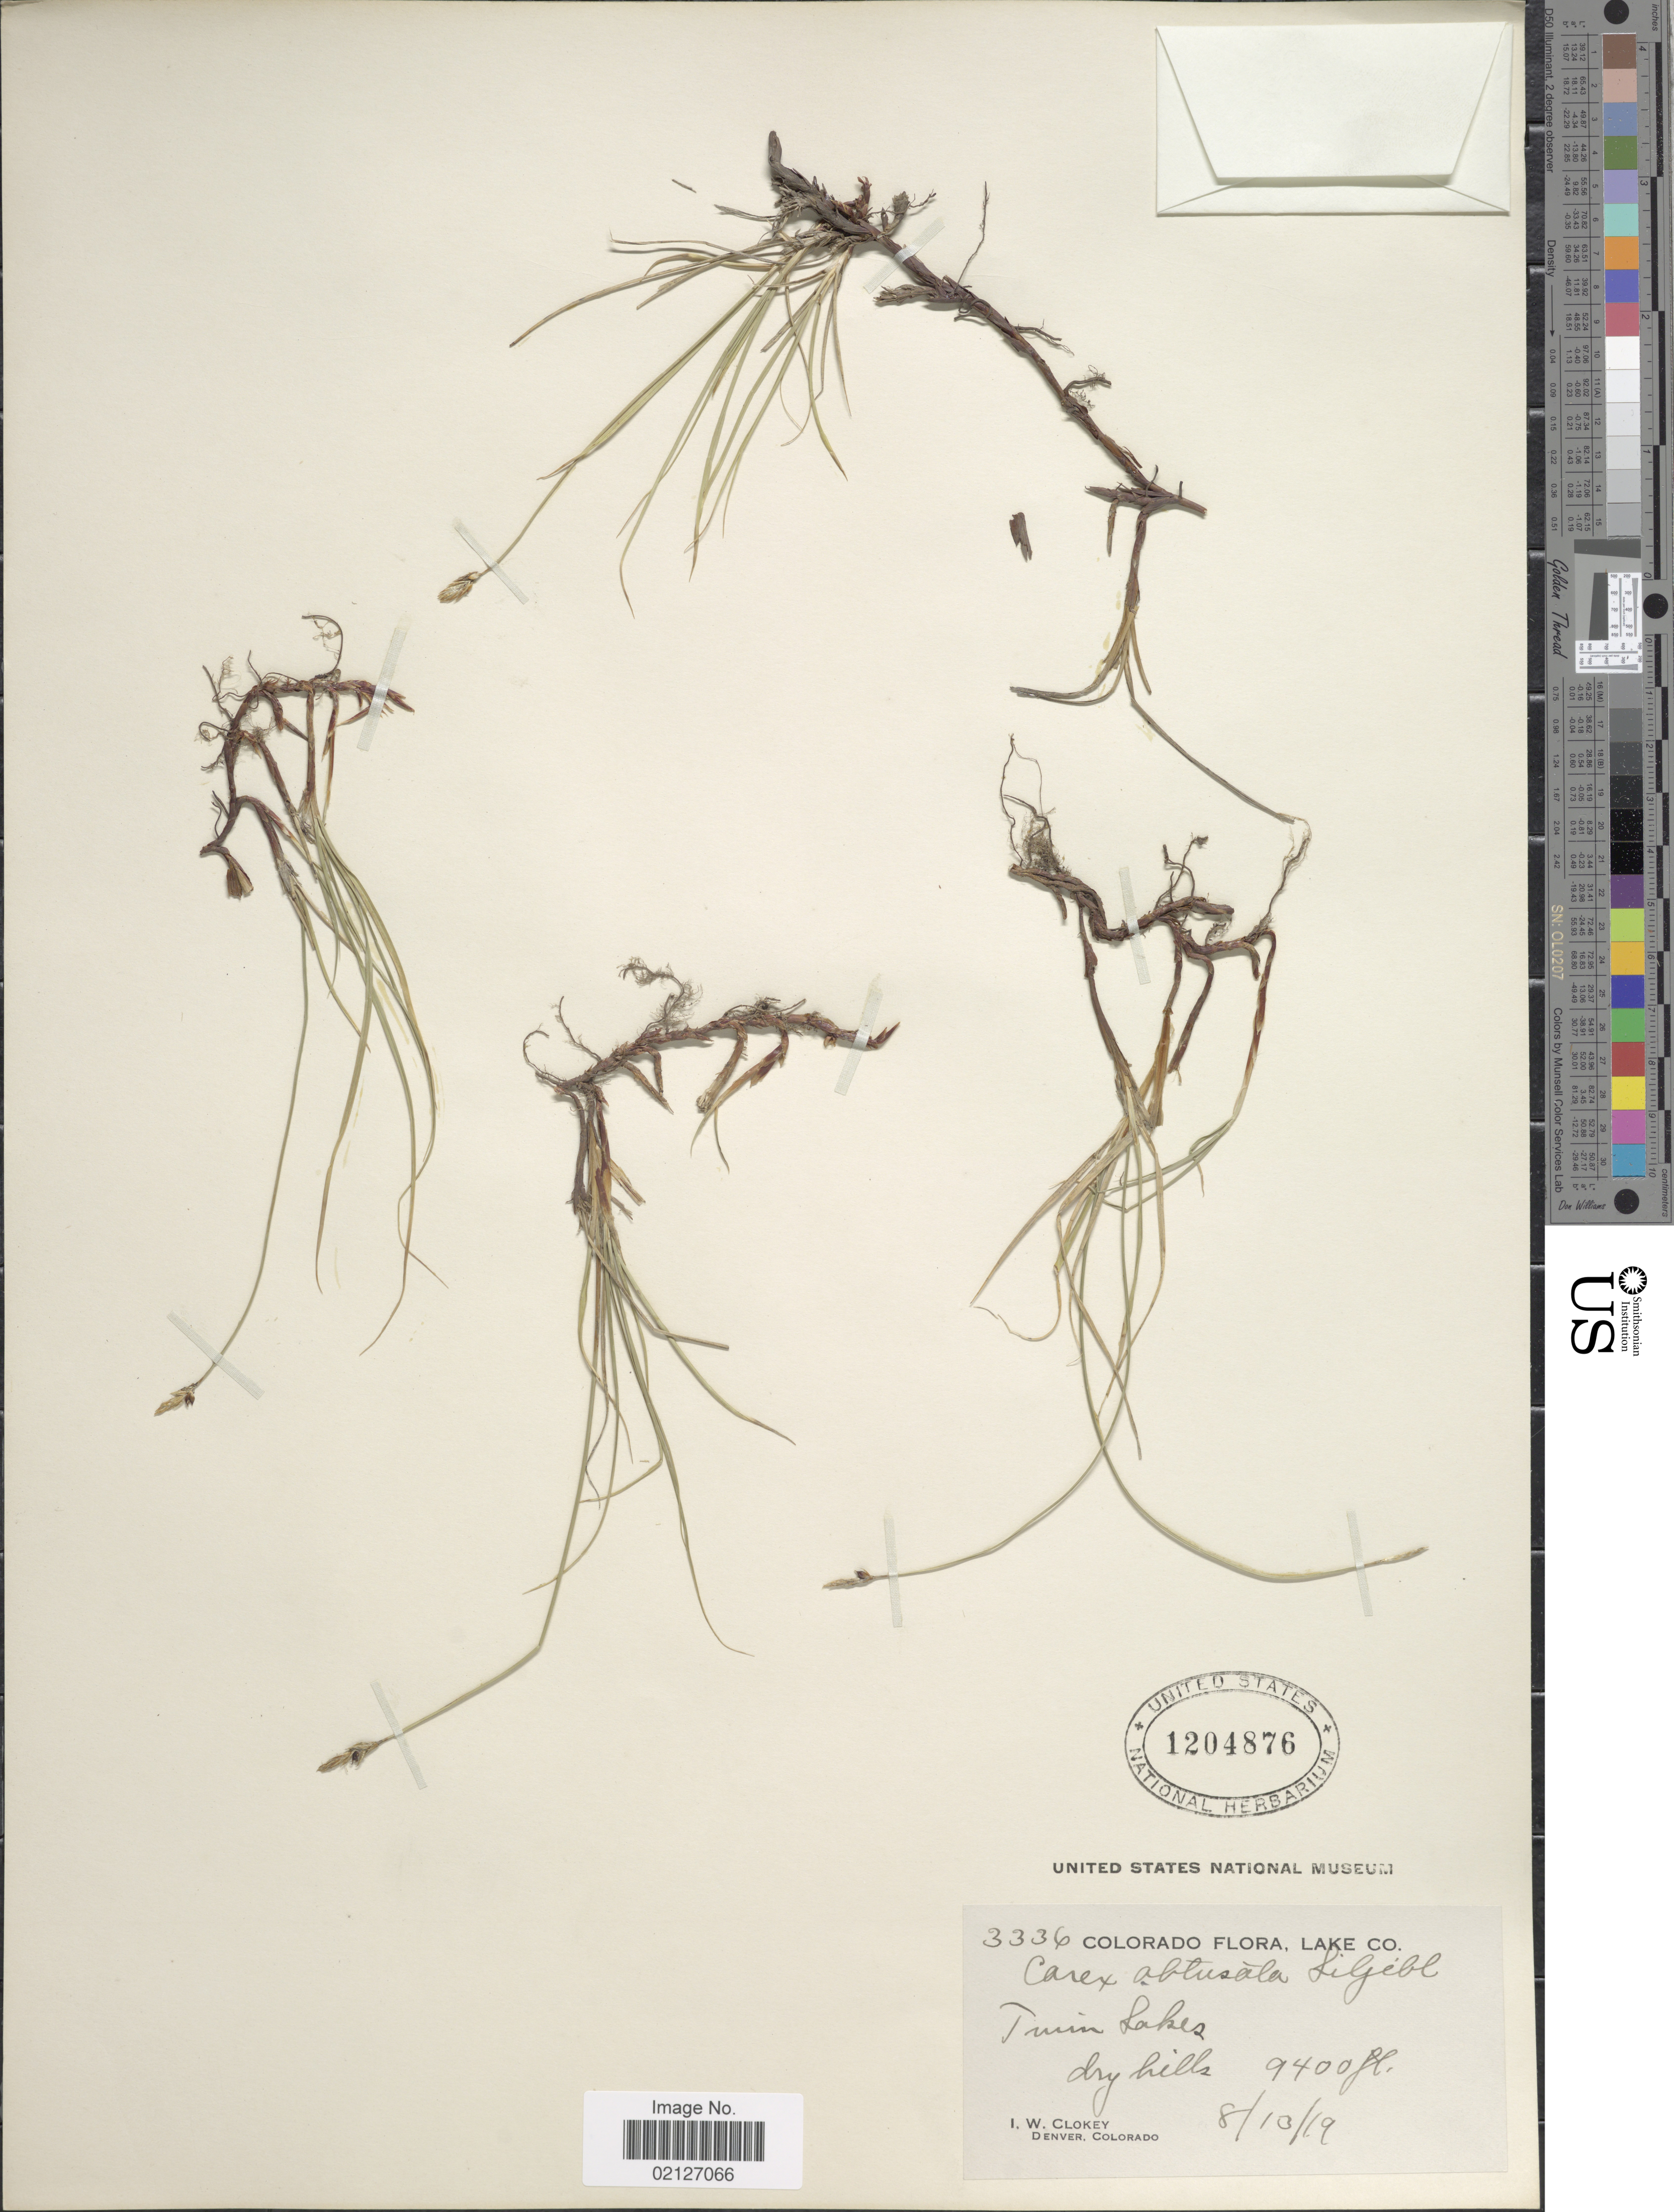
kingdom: Plantae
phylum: Tracheophyta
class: Liliopsida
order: Poales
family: Cyperaceae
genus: Carex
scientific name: Carex obtusata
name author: Lilj.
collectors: I. W. Clokey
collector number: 336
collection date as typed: Transcribed d/m/y: 13/8/19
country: United States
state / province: Colorado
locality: Lake Co., Twin Lakes, dry hills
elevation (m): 2865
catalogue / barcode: US 1204876